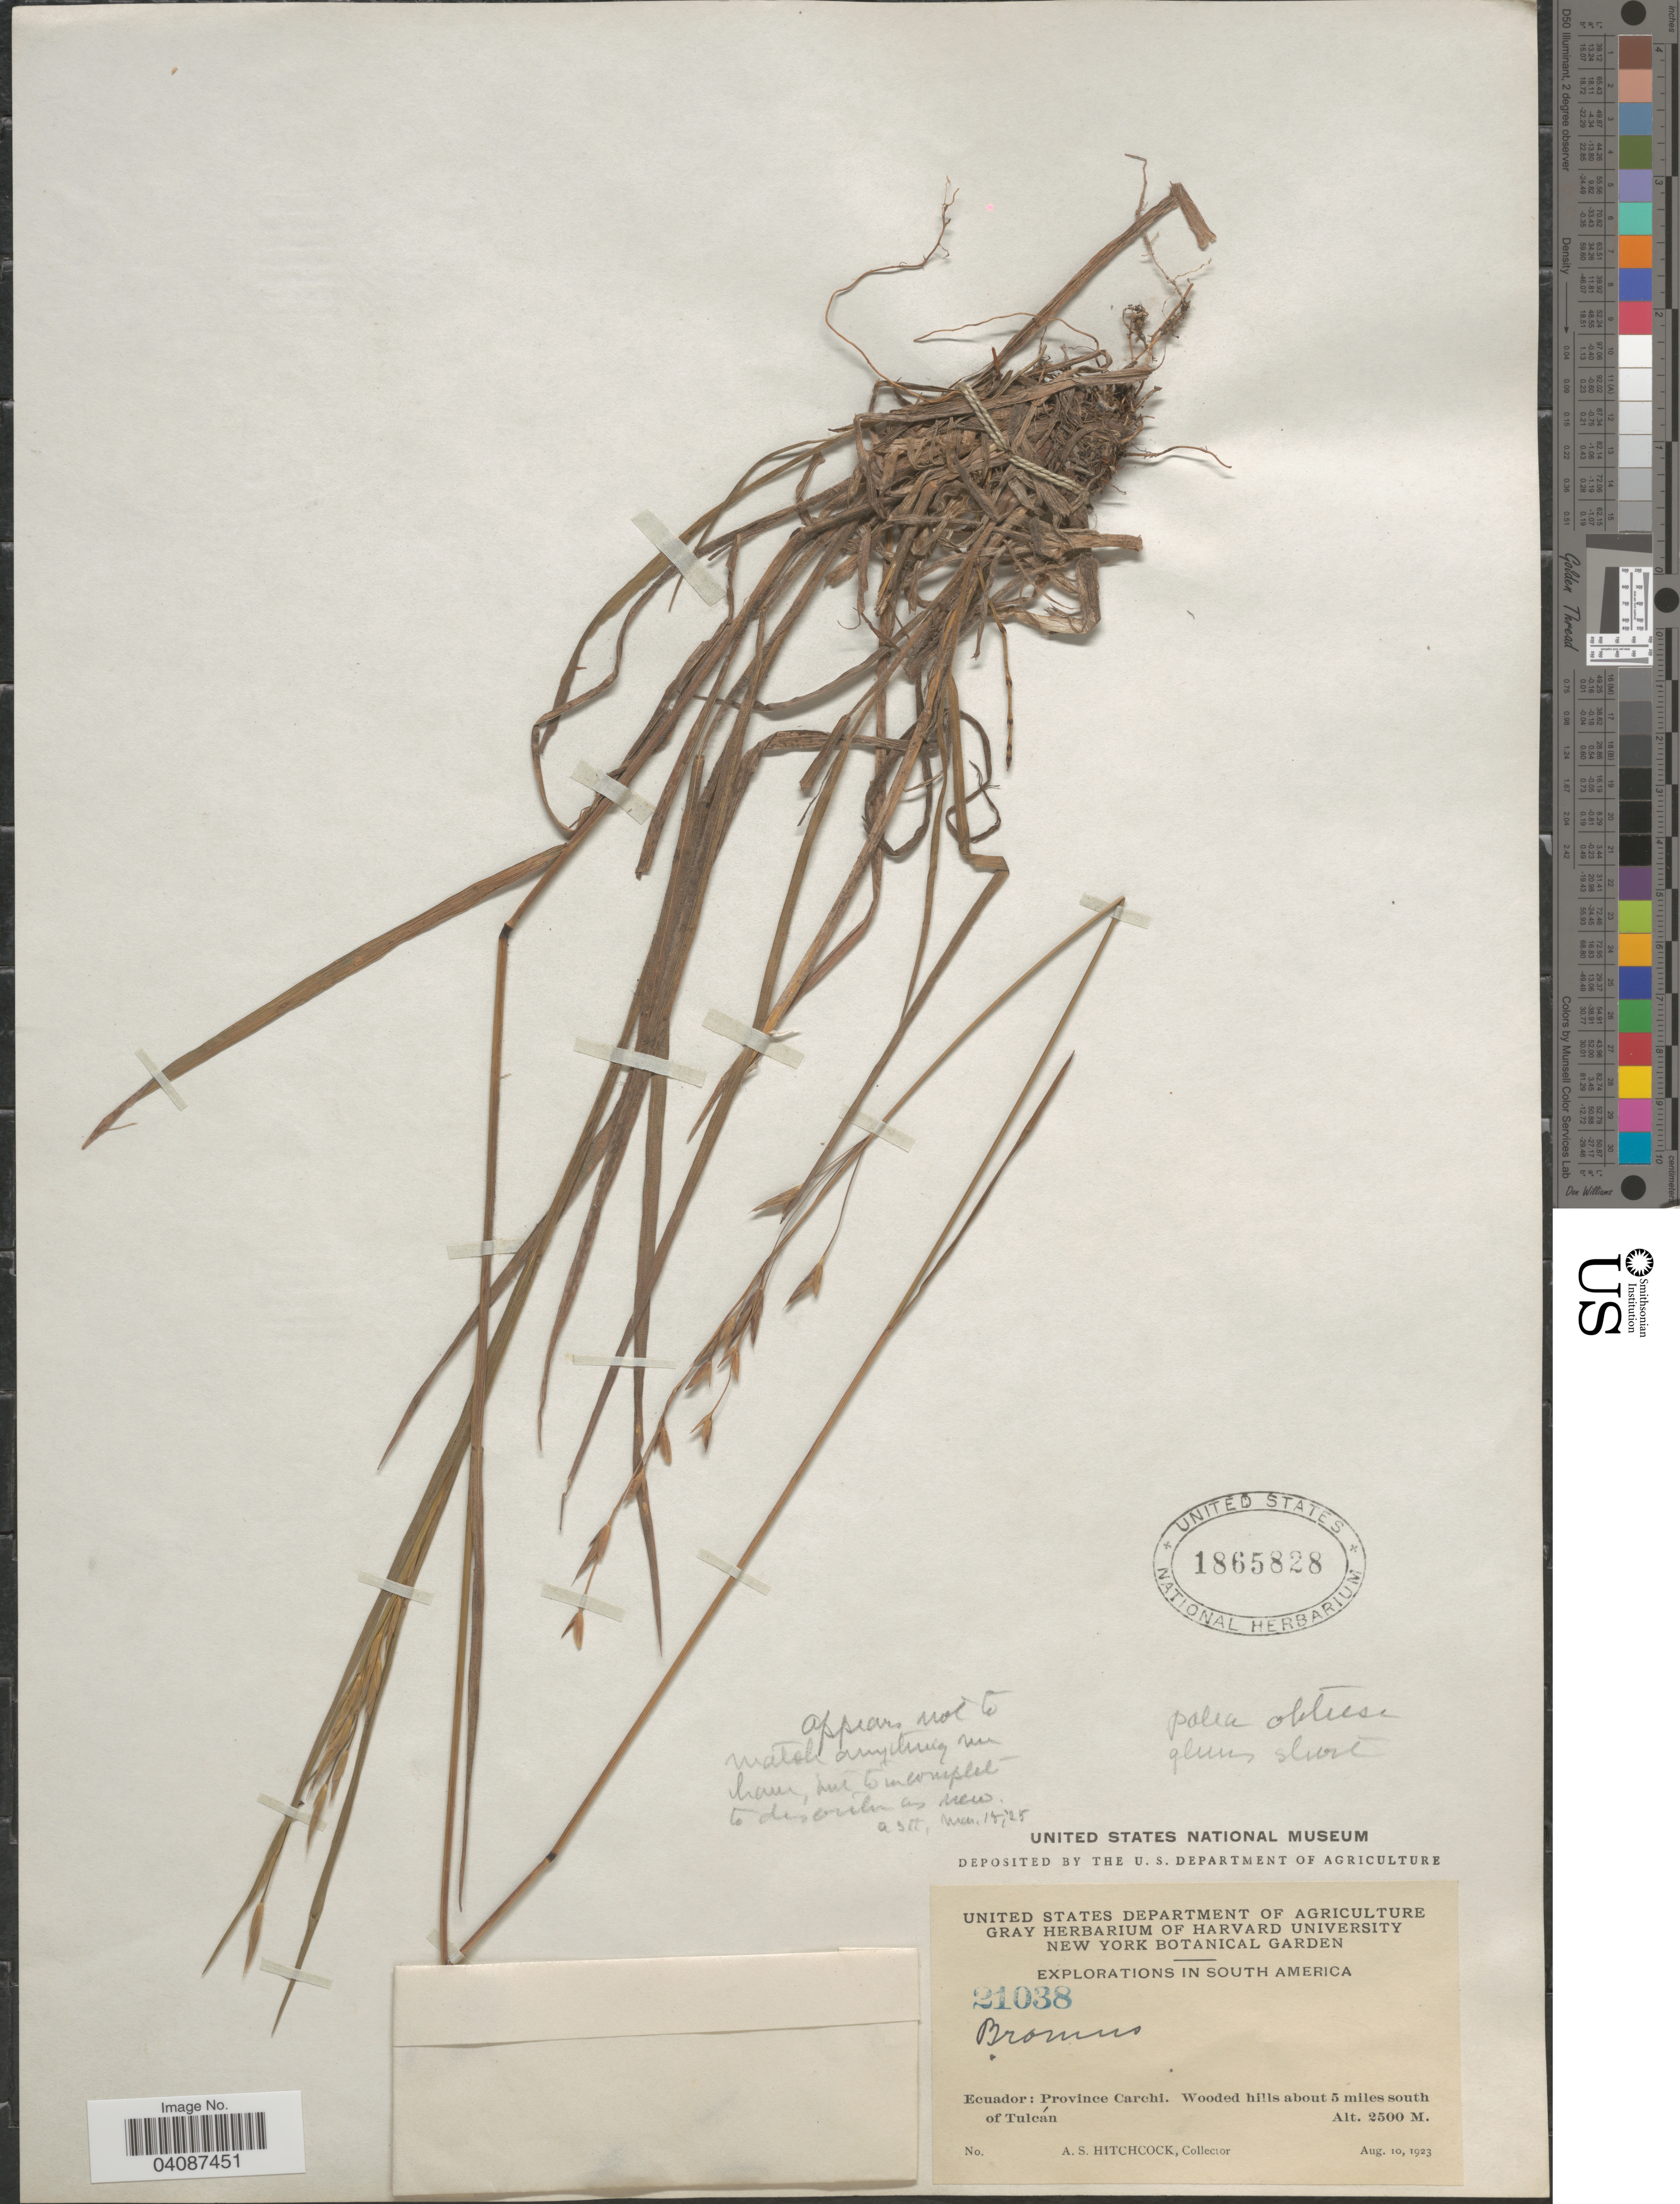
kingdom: Plantae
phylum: Tracheophyta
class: Liliopsida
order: Poales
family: Poaceae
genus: Bromus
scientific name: Bromus sp.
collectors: A. S. Hitchcock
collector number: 21038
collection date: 1923-08-10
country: Ecuador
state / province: Carchi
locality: Explorations in South America. Wooded hills about 5 miles south of Tulcán.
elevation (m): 2500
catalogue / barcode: US 1865828